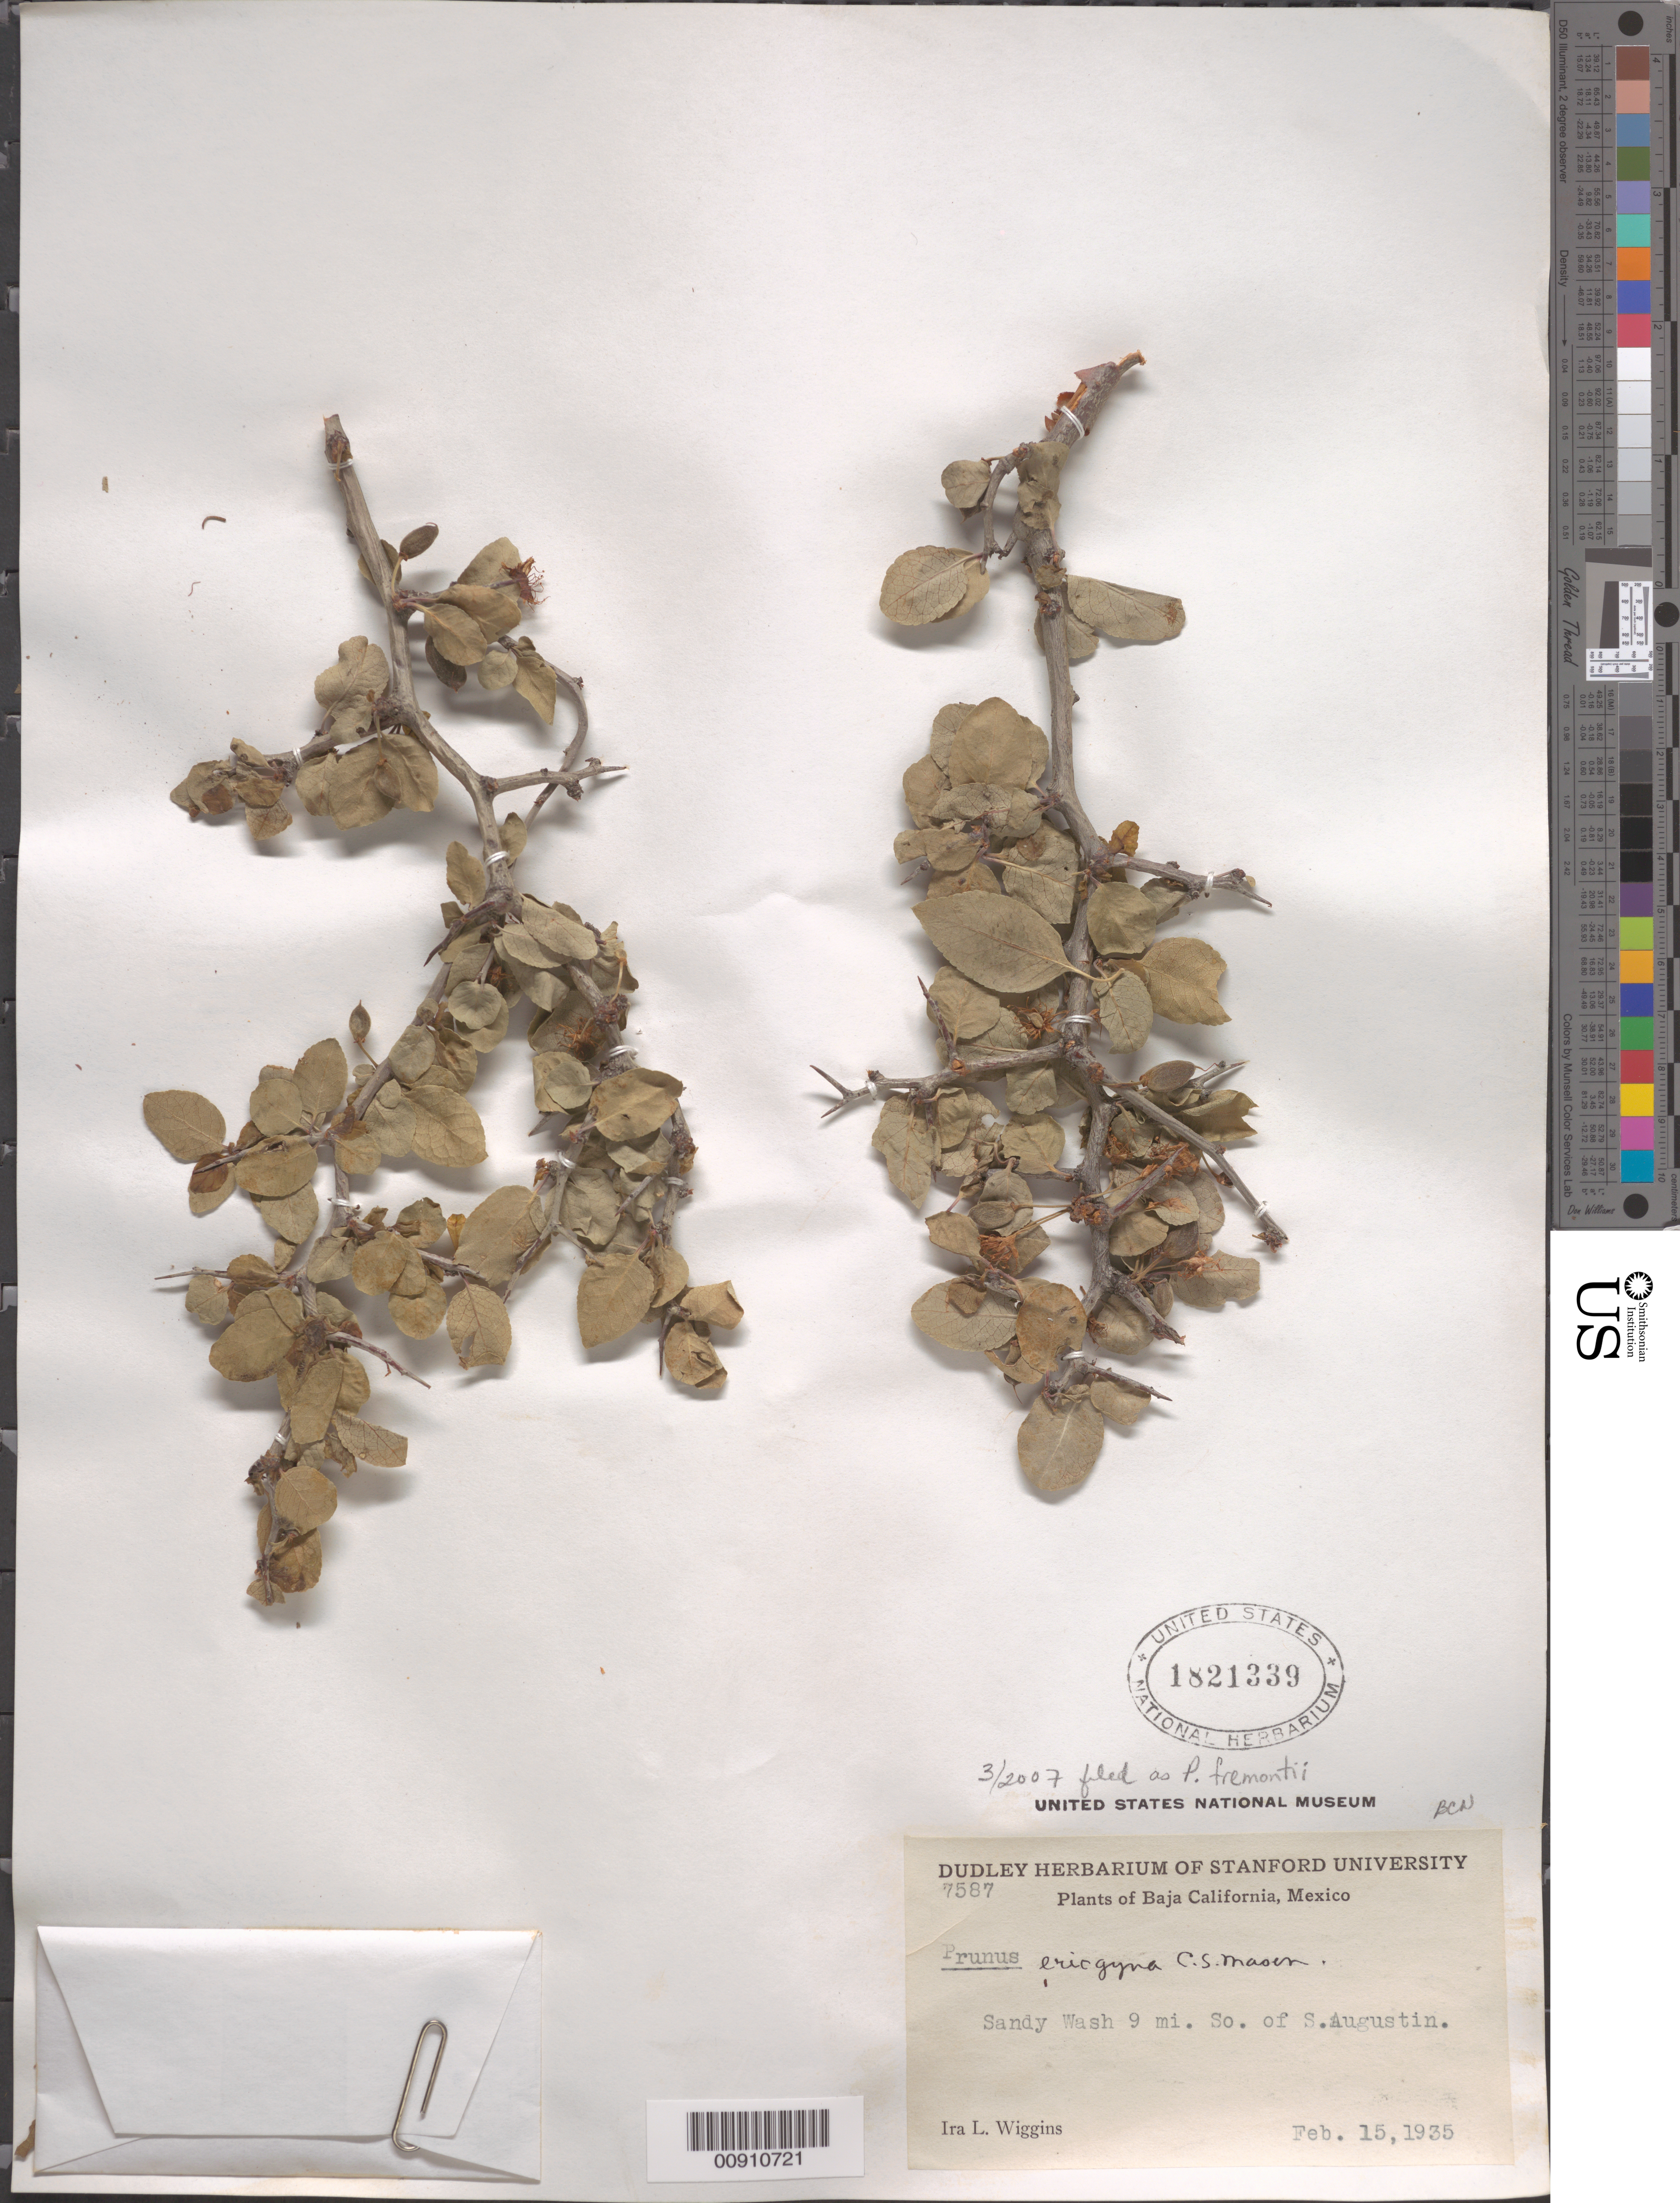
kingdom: Plantae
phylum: Tracheophyta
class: Magnoliopsida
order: Rosales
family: Rosaceae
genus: Prunus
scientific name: Prunus fremontii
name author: S. Watson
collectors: I. L. Wiggins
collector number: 7587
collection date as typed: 15 Feb 1935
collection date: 1935-02-15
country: Mexico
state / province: Baja California Norte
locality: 9 mi, So. of S. Augustin, Baja California.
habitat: Sandy wash.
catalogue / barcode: US 1821339